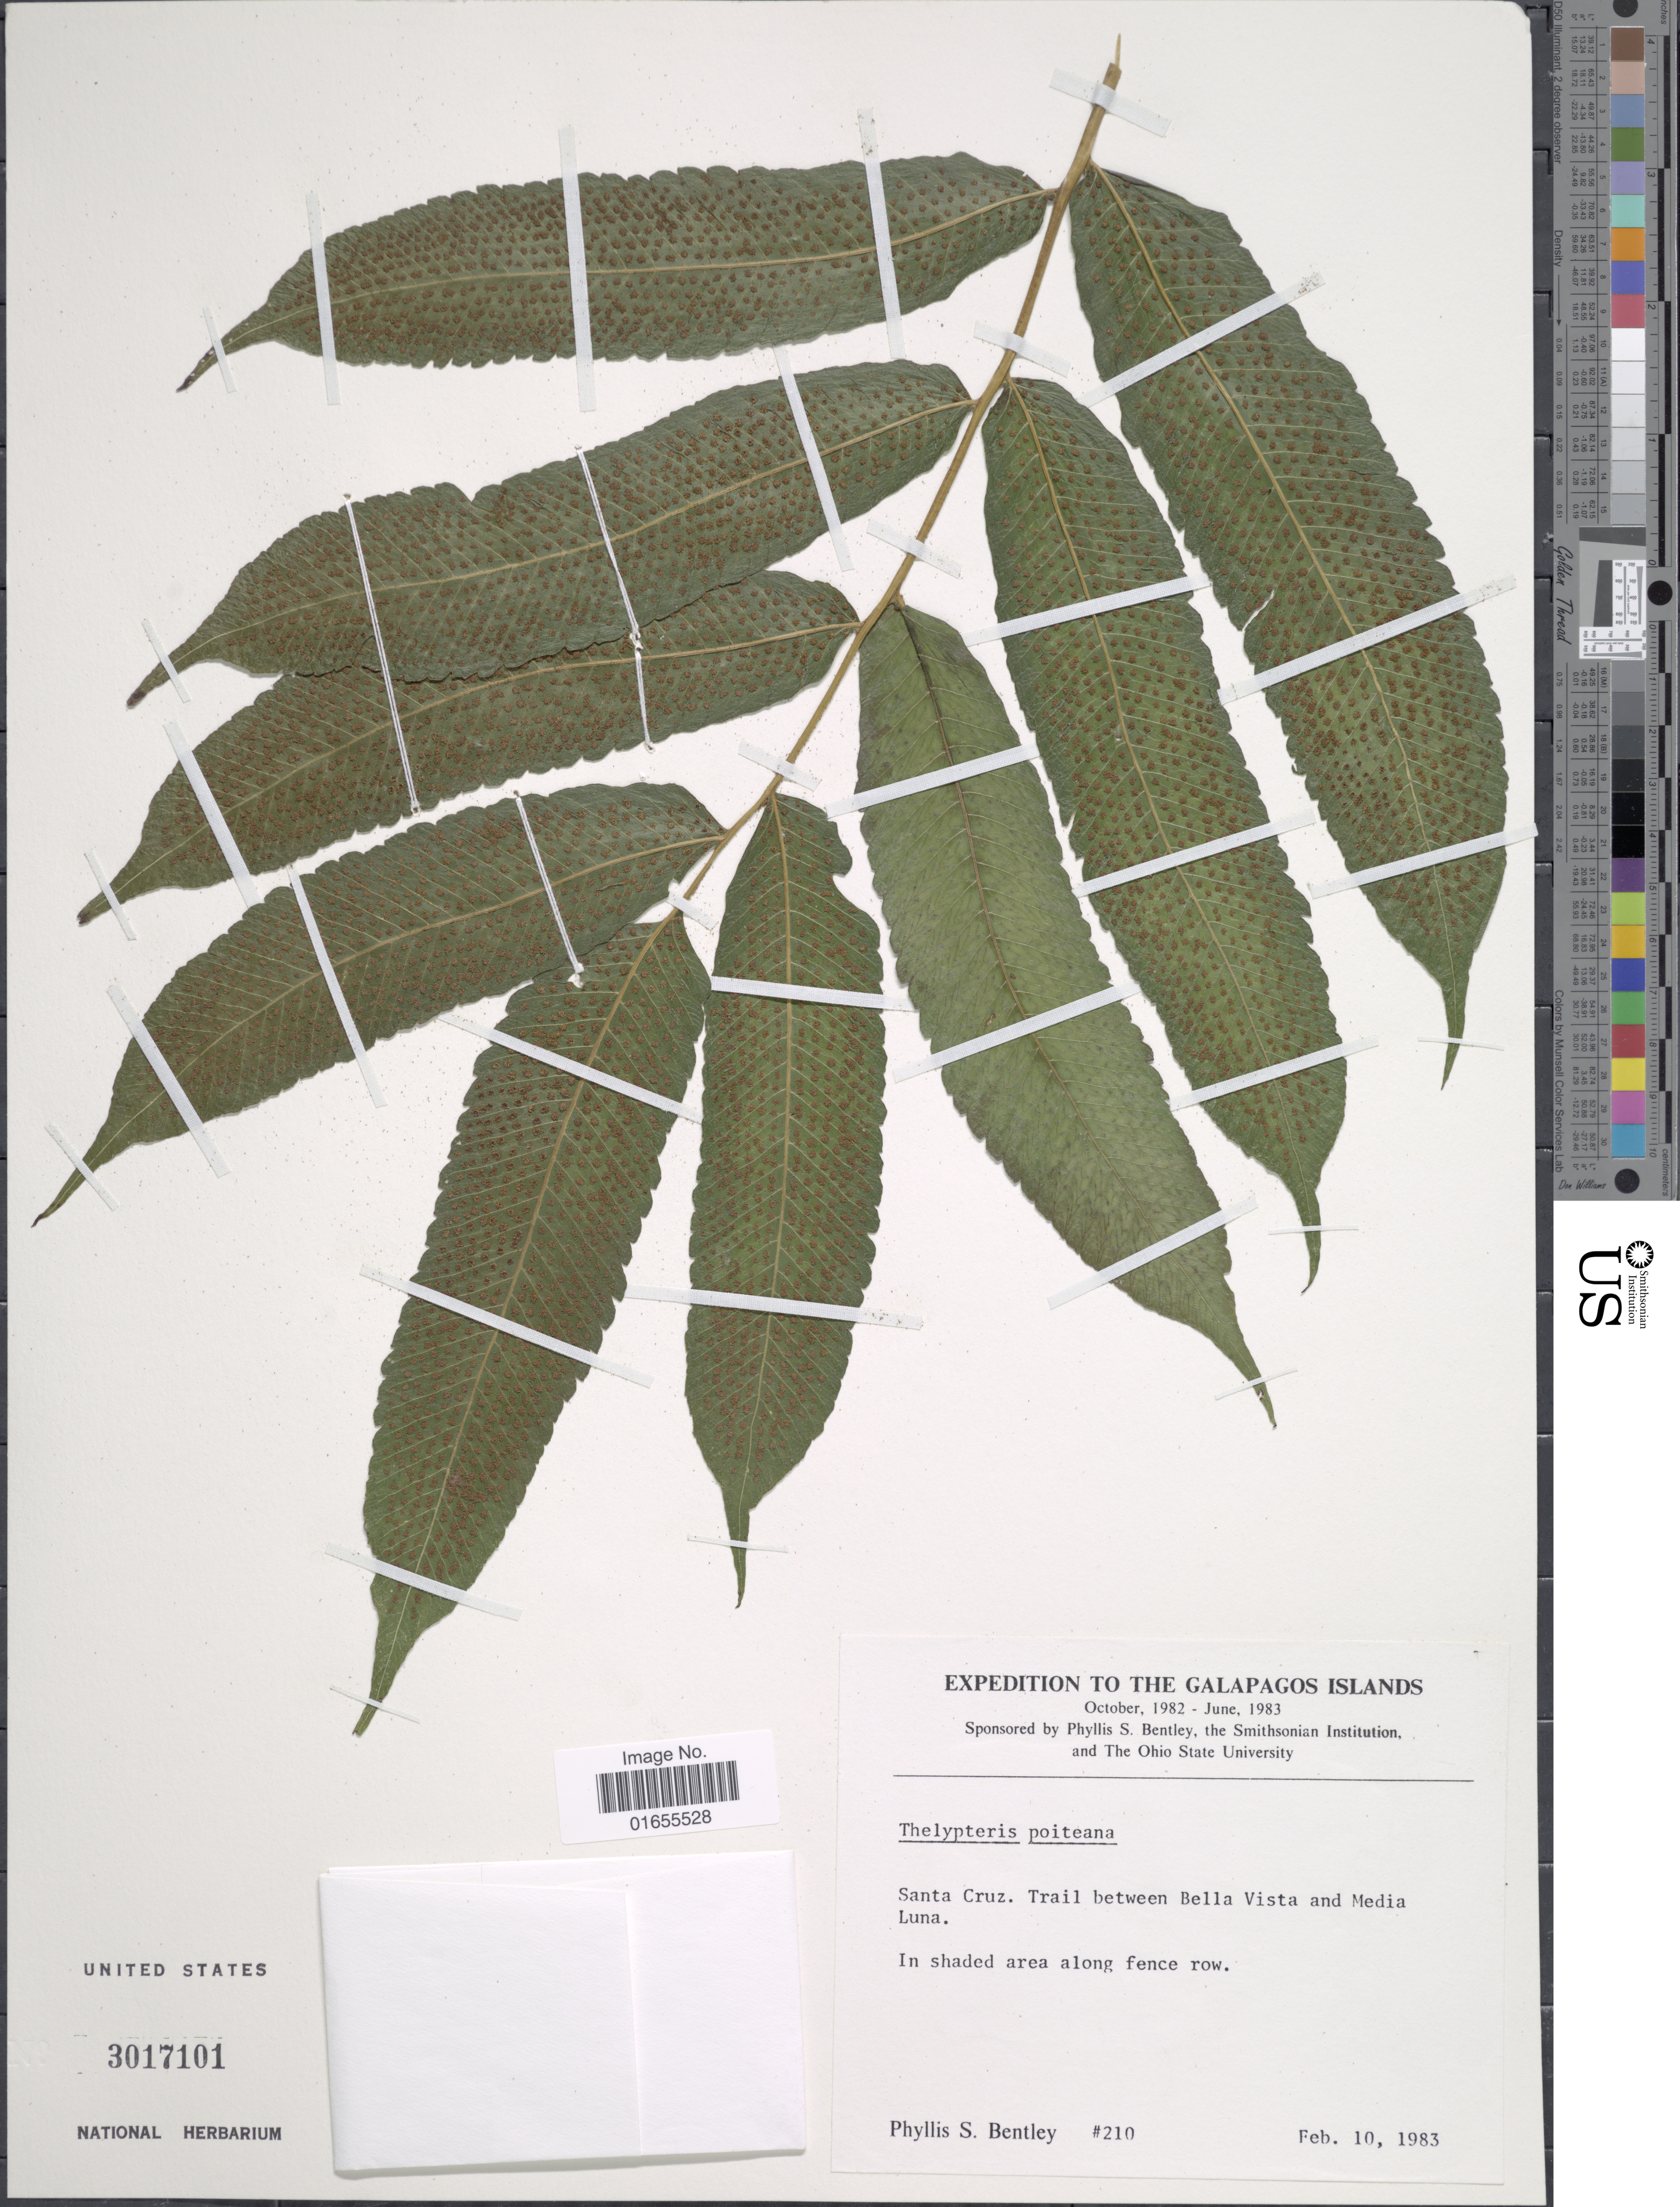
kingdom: Plantae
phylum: Tracheophyta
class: Polypodiopsida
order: Polypodiales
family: Thelypteridaceae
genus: Goniopteris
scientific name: Goniopteris poiteana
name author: (Bory) Ching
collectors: P. S. Bentley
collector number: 210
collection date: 1983-02-10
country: Ecuador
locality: Santa Cruz. Trail between Bella Vista and Media Luna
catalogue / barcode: US 3017101